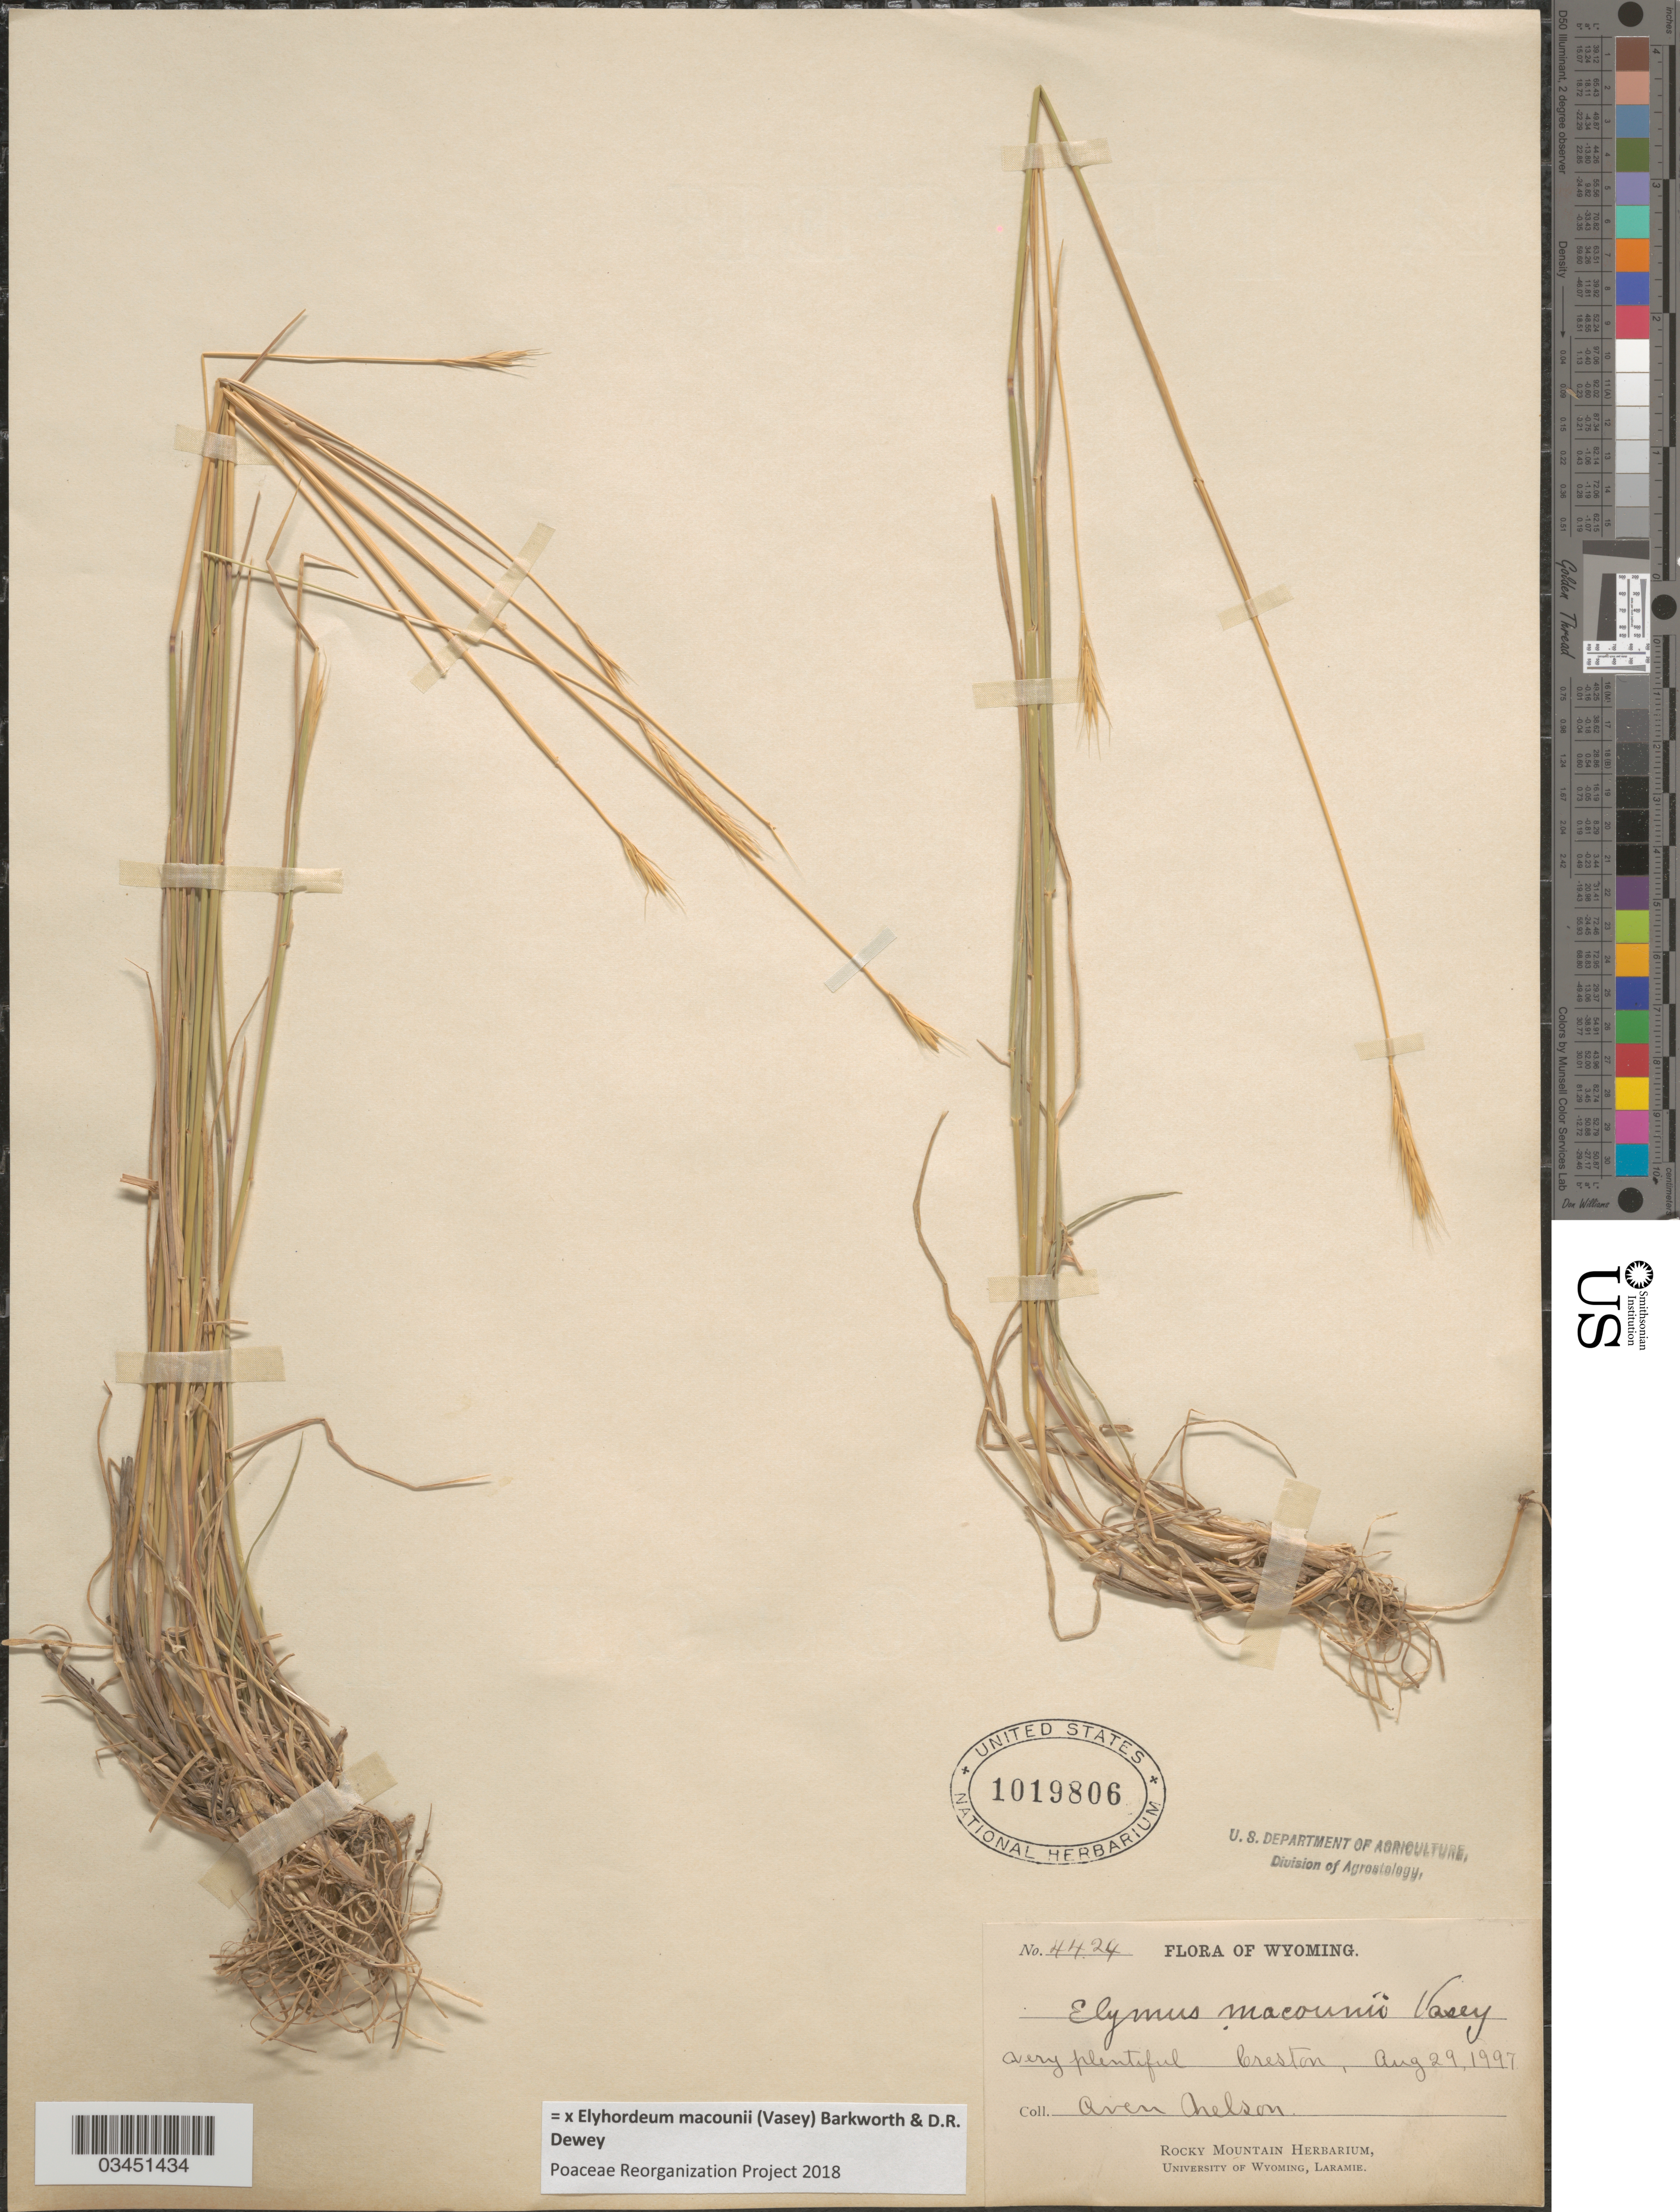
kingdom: Plantae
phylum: Tracheophyta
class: Liliopsida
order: Poales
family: Poaceae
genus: Elyhordeum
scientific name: x Elyhordeum macounii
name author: (Vasey) Barkworth & Dewey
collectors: A. Nelson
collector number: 4424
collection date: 1997-08-29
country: United States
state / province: Wyoming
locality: Creston.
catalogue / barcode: US 1019806